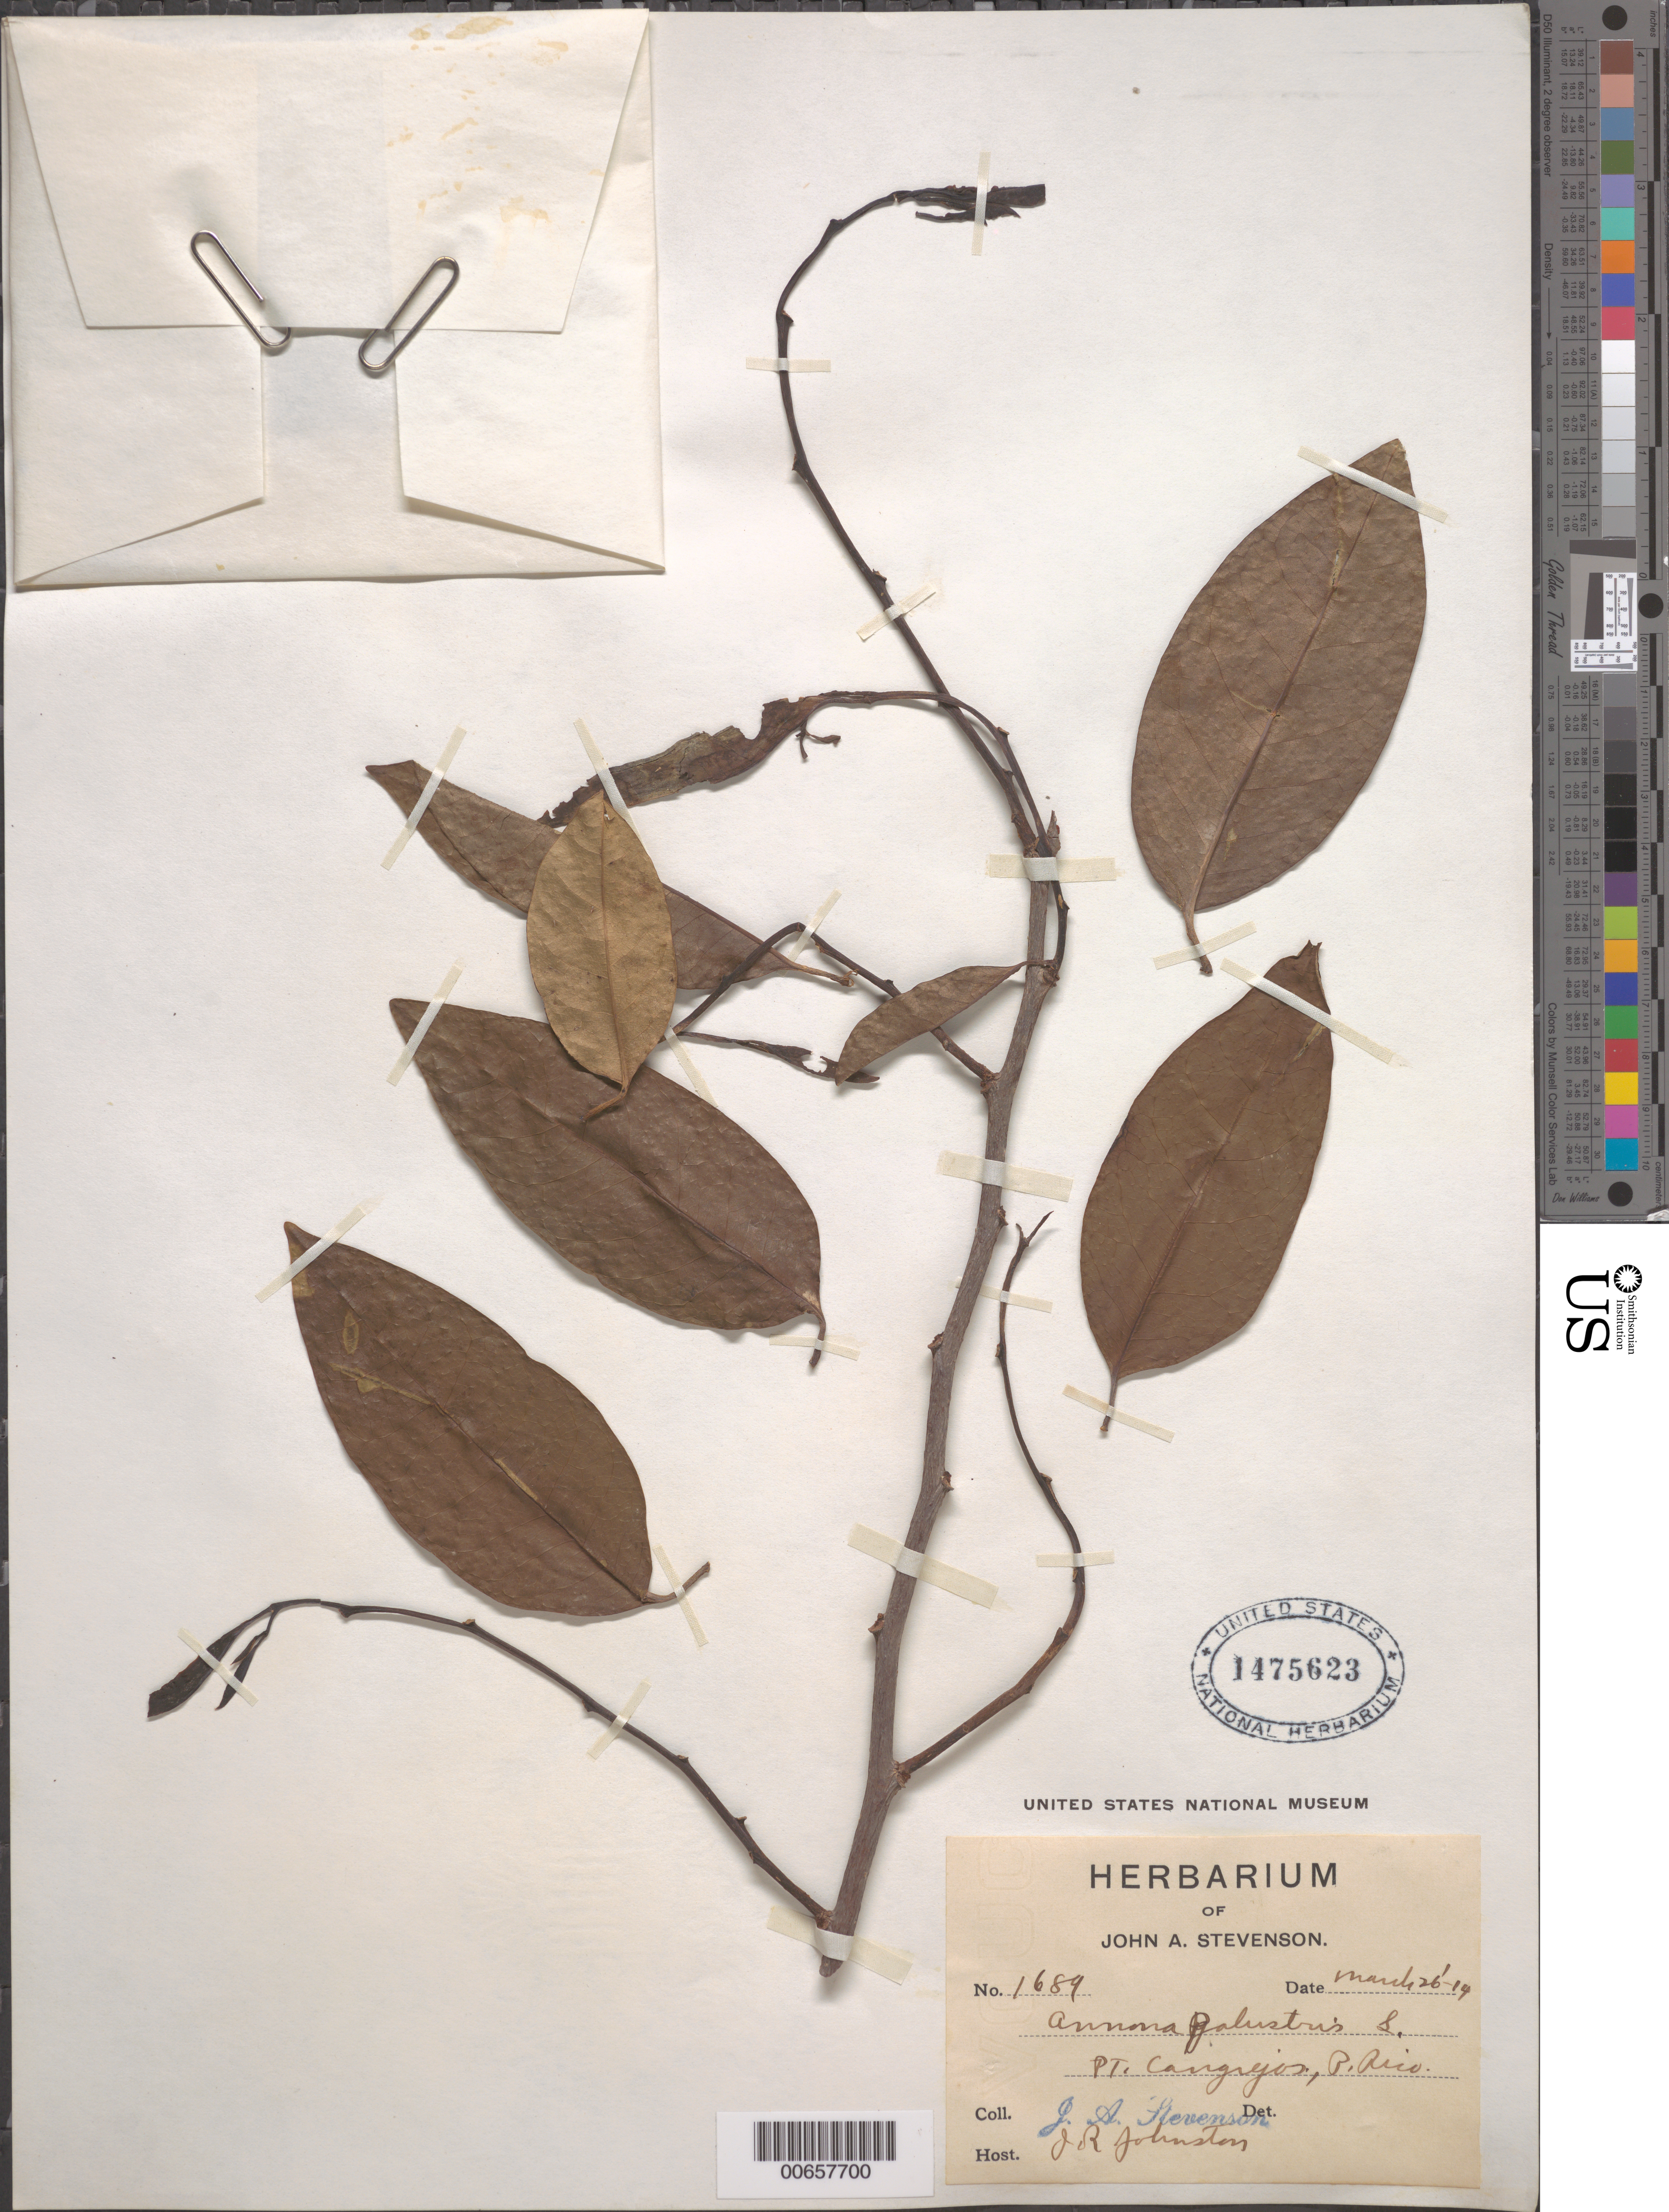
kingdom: Plantae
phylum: Tracheophyta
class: Magnoliopsida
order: Magnoliales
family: Annonaceae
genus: Annona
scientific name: Annona palustris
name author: L.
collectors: J. Stevenson & J. Johnston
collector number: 1689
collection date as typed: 26 Mar 1914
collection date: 1914-03-26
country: Puerto Rico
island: Greater Antilles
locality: Cangrejos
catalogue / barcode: US 1475623